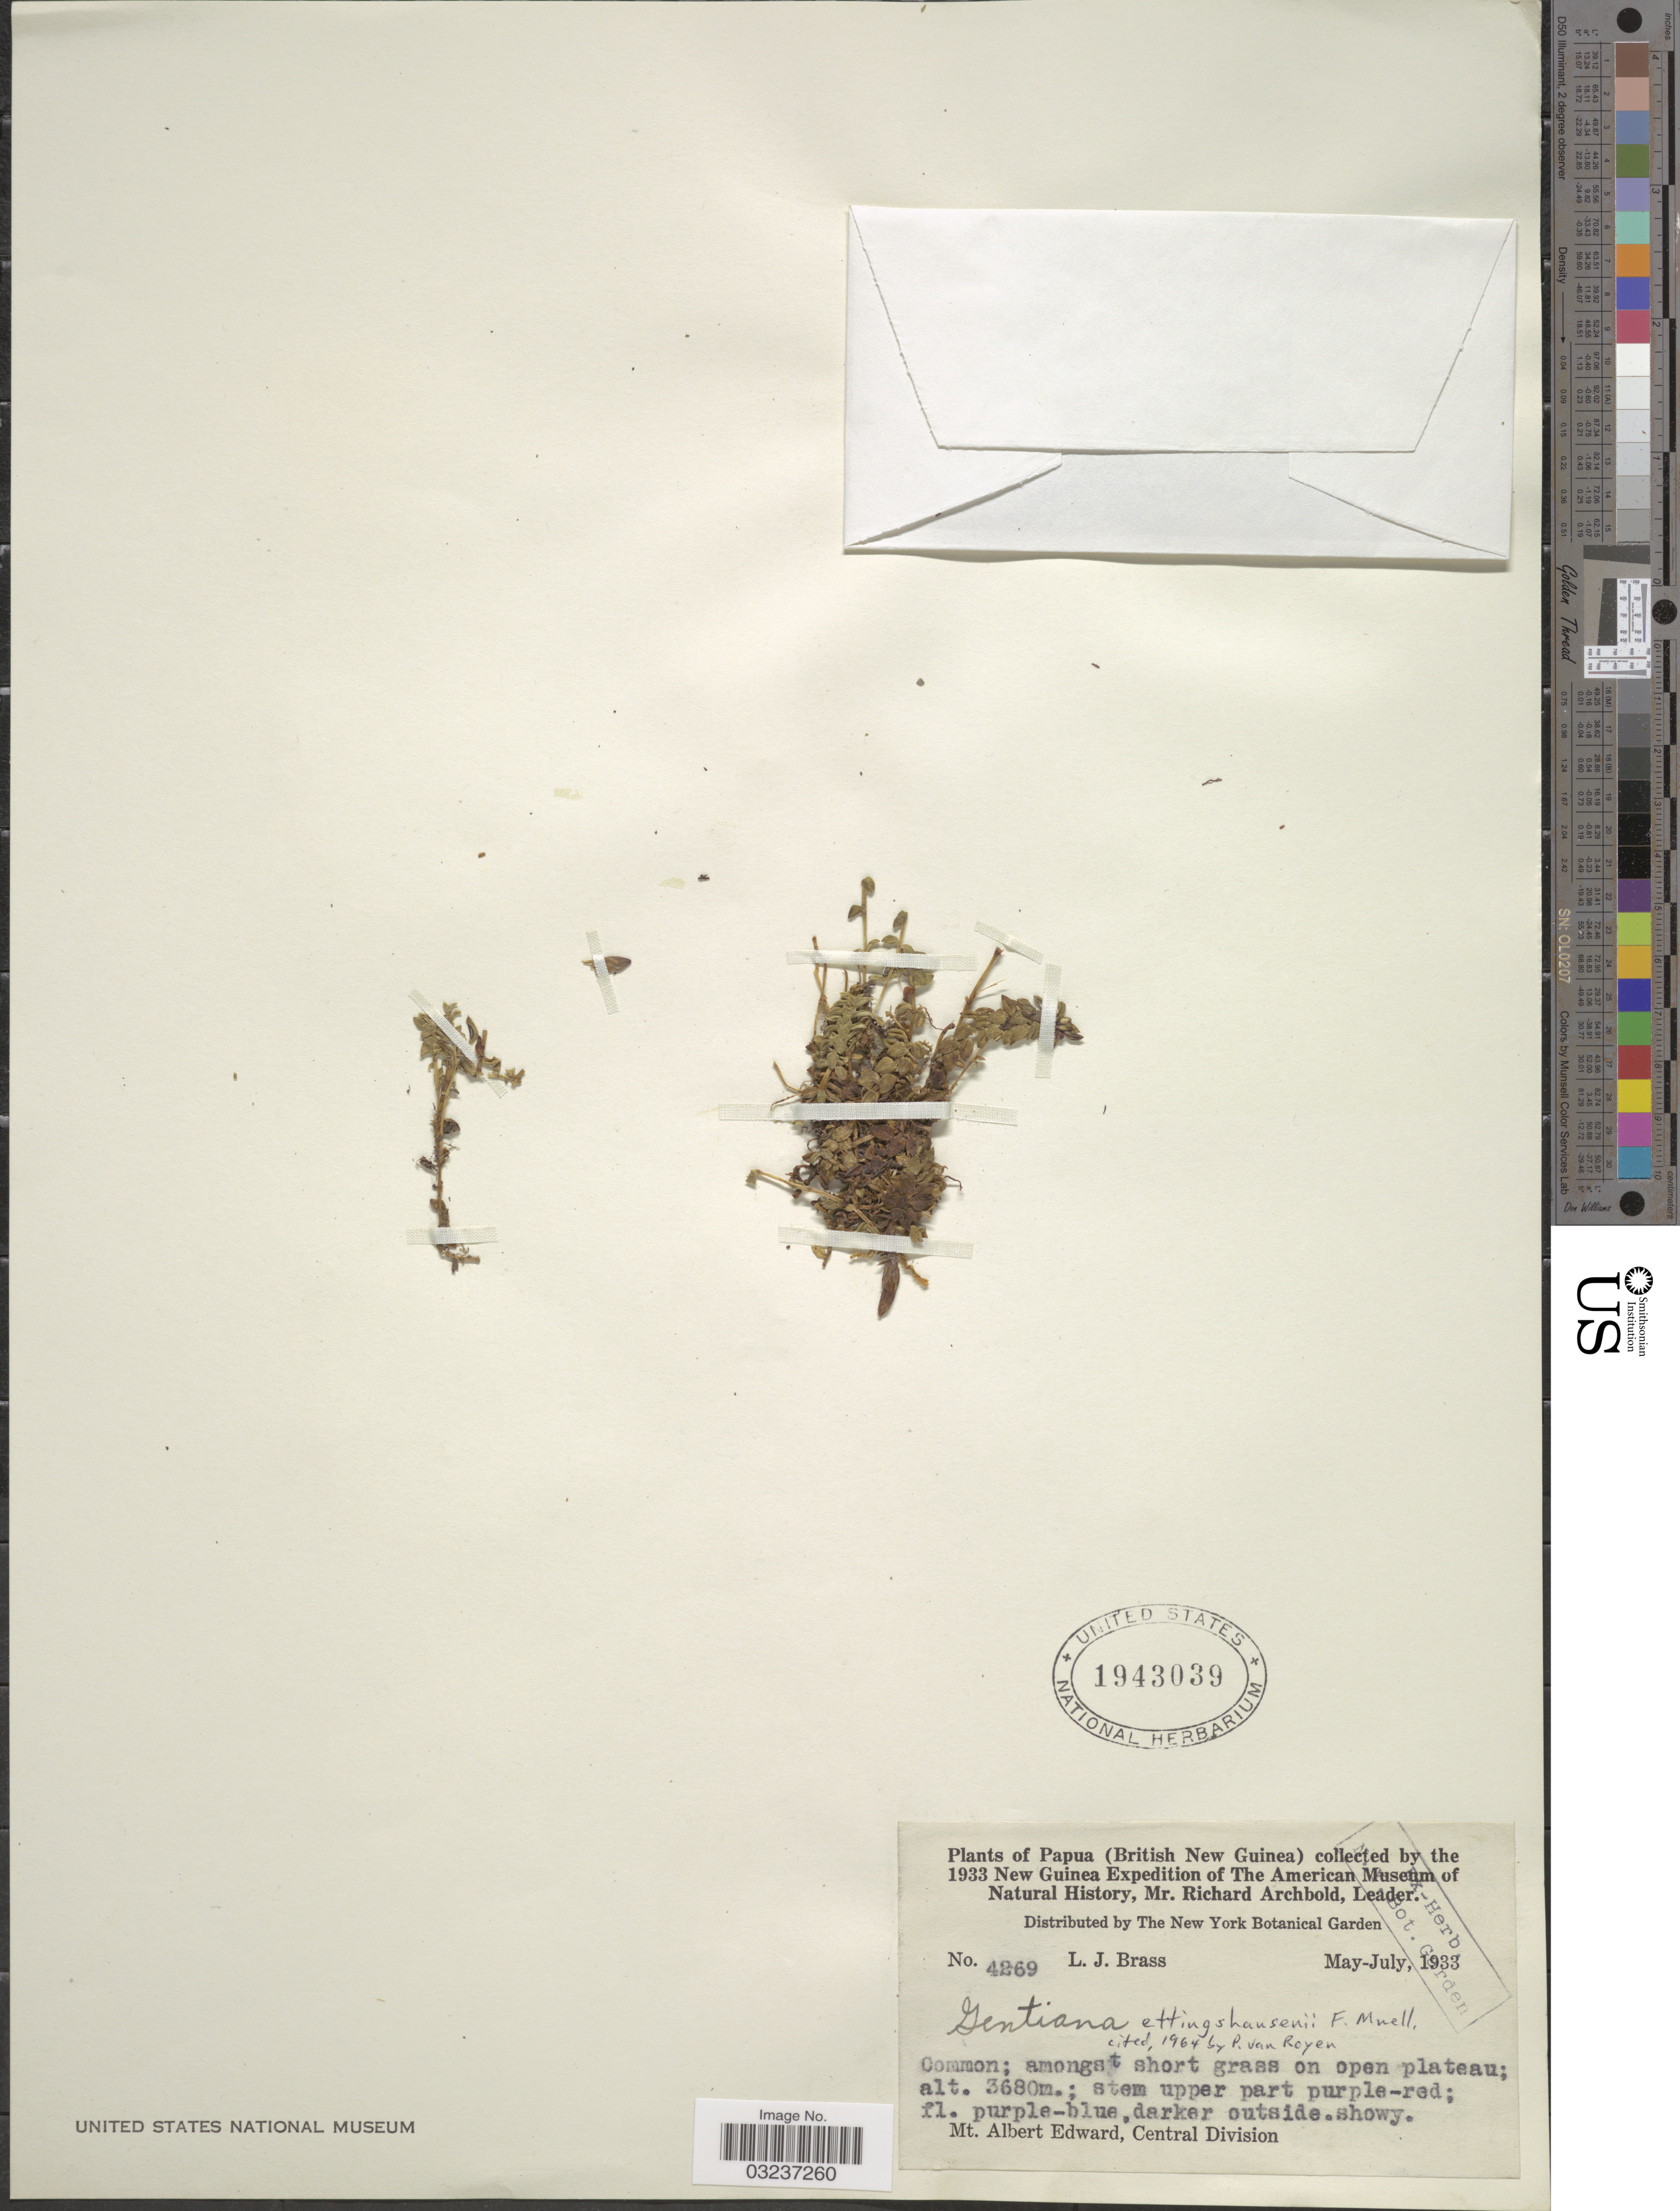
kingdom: Plantae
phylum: Tracheophyta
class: Magnoliopsida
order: Gentianales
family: Gentianaceae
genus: Gentiana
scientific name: Gentiana ettingshausenii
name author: F. Muell.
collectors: L. J. Brass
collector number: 4269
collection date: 1933-05/1933-07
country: Papua New Guinea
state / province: Central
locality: Papua (British New Guinea). Mt. Albert Edward, Central Division.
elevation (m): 3680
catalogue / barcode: US 1943039